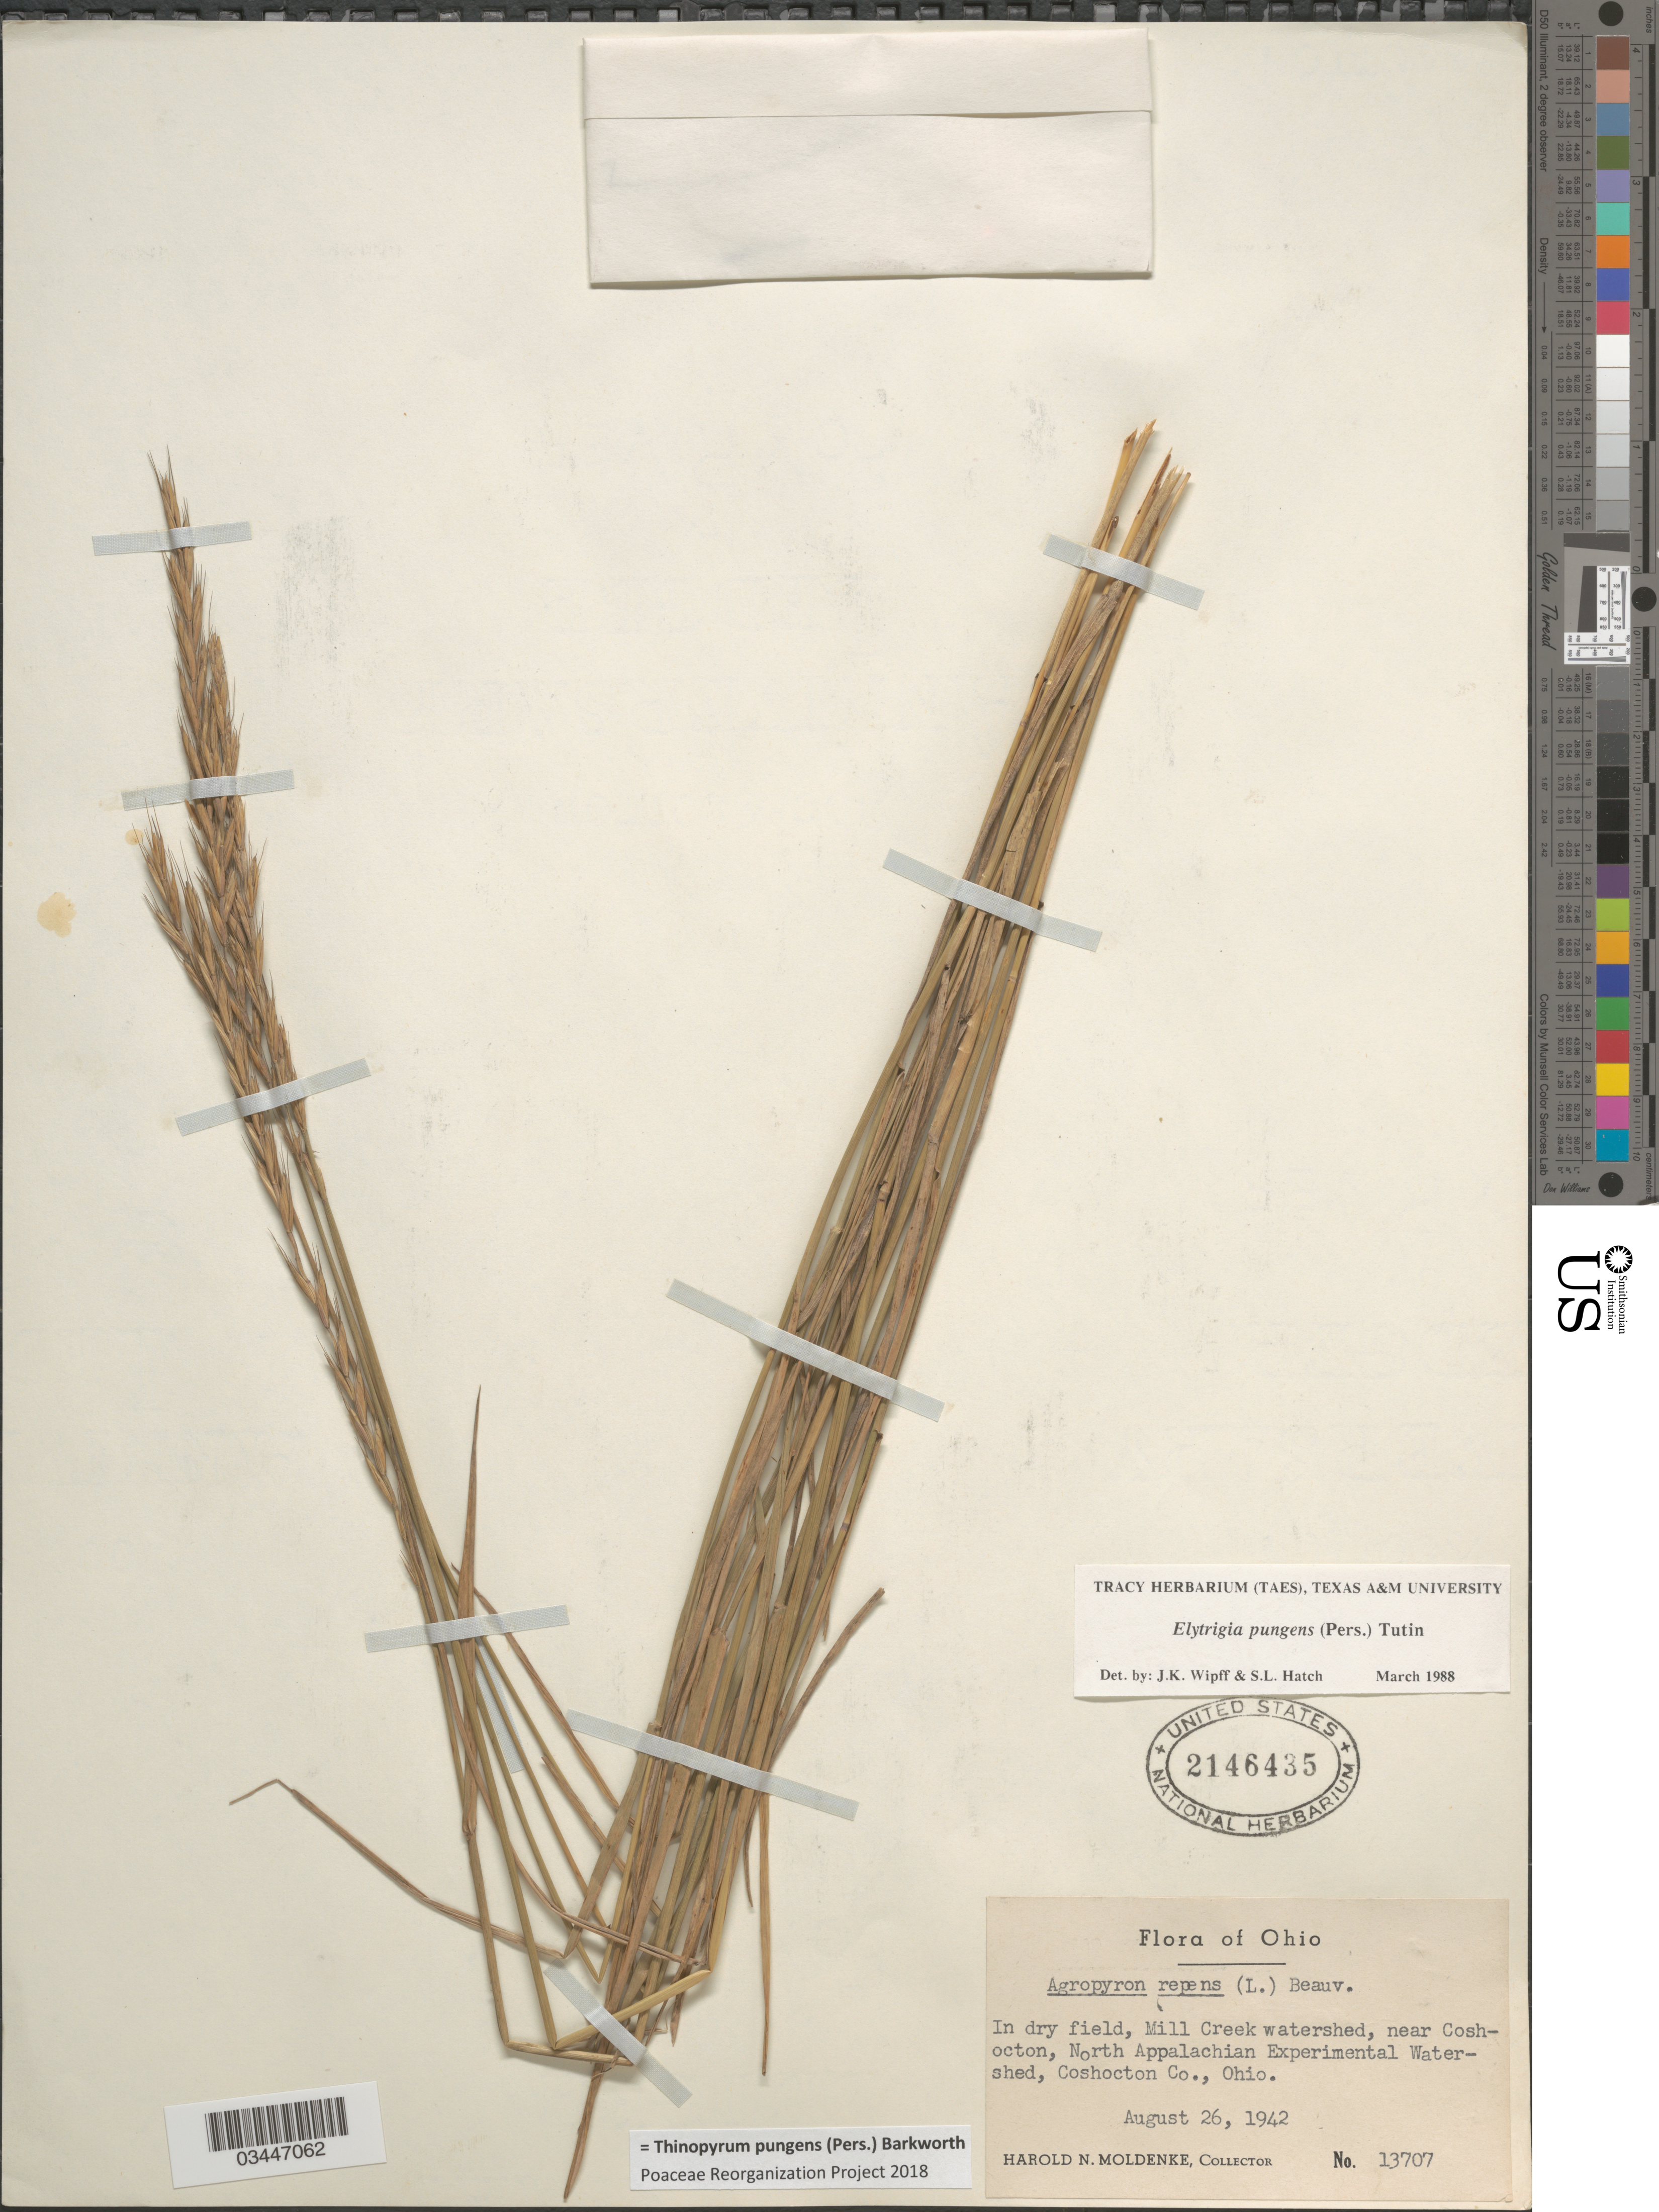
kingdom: Plantae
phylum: Tracheophyta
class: Liliopsida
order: Poales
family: Poaceae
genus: Thinopyrum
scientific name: Thinopyrum pungens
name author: (Pers.) Barkworth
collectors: H. N. Moldenke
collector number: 13707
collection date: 1942-08-26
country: United States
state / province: Ohio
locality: In dry field, Mill Creek watershed, near Coshocton, North Appalachian Experimental Watershed, Coshocton Co.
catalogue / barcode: US 2146435